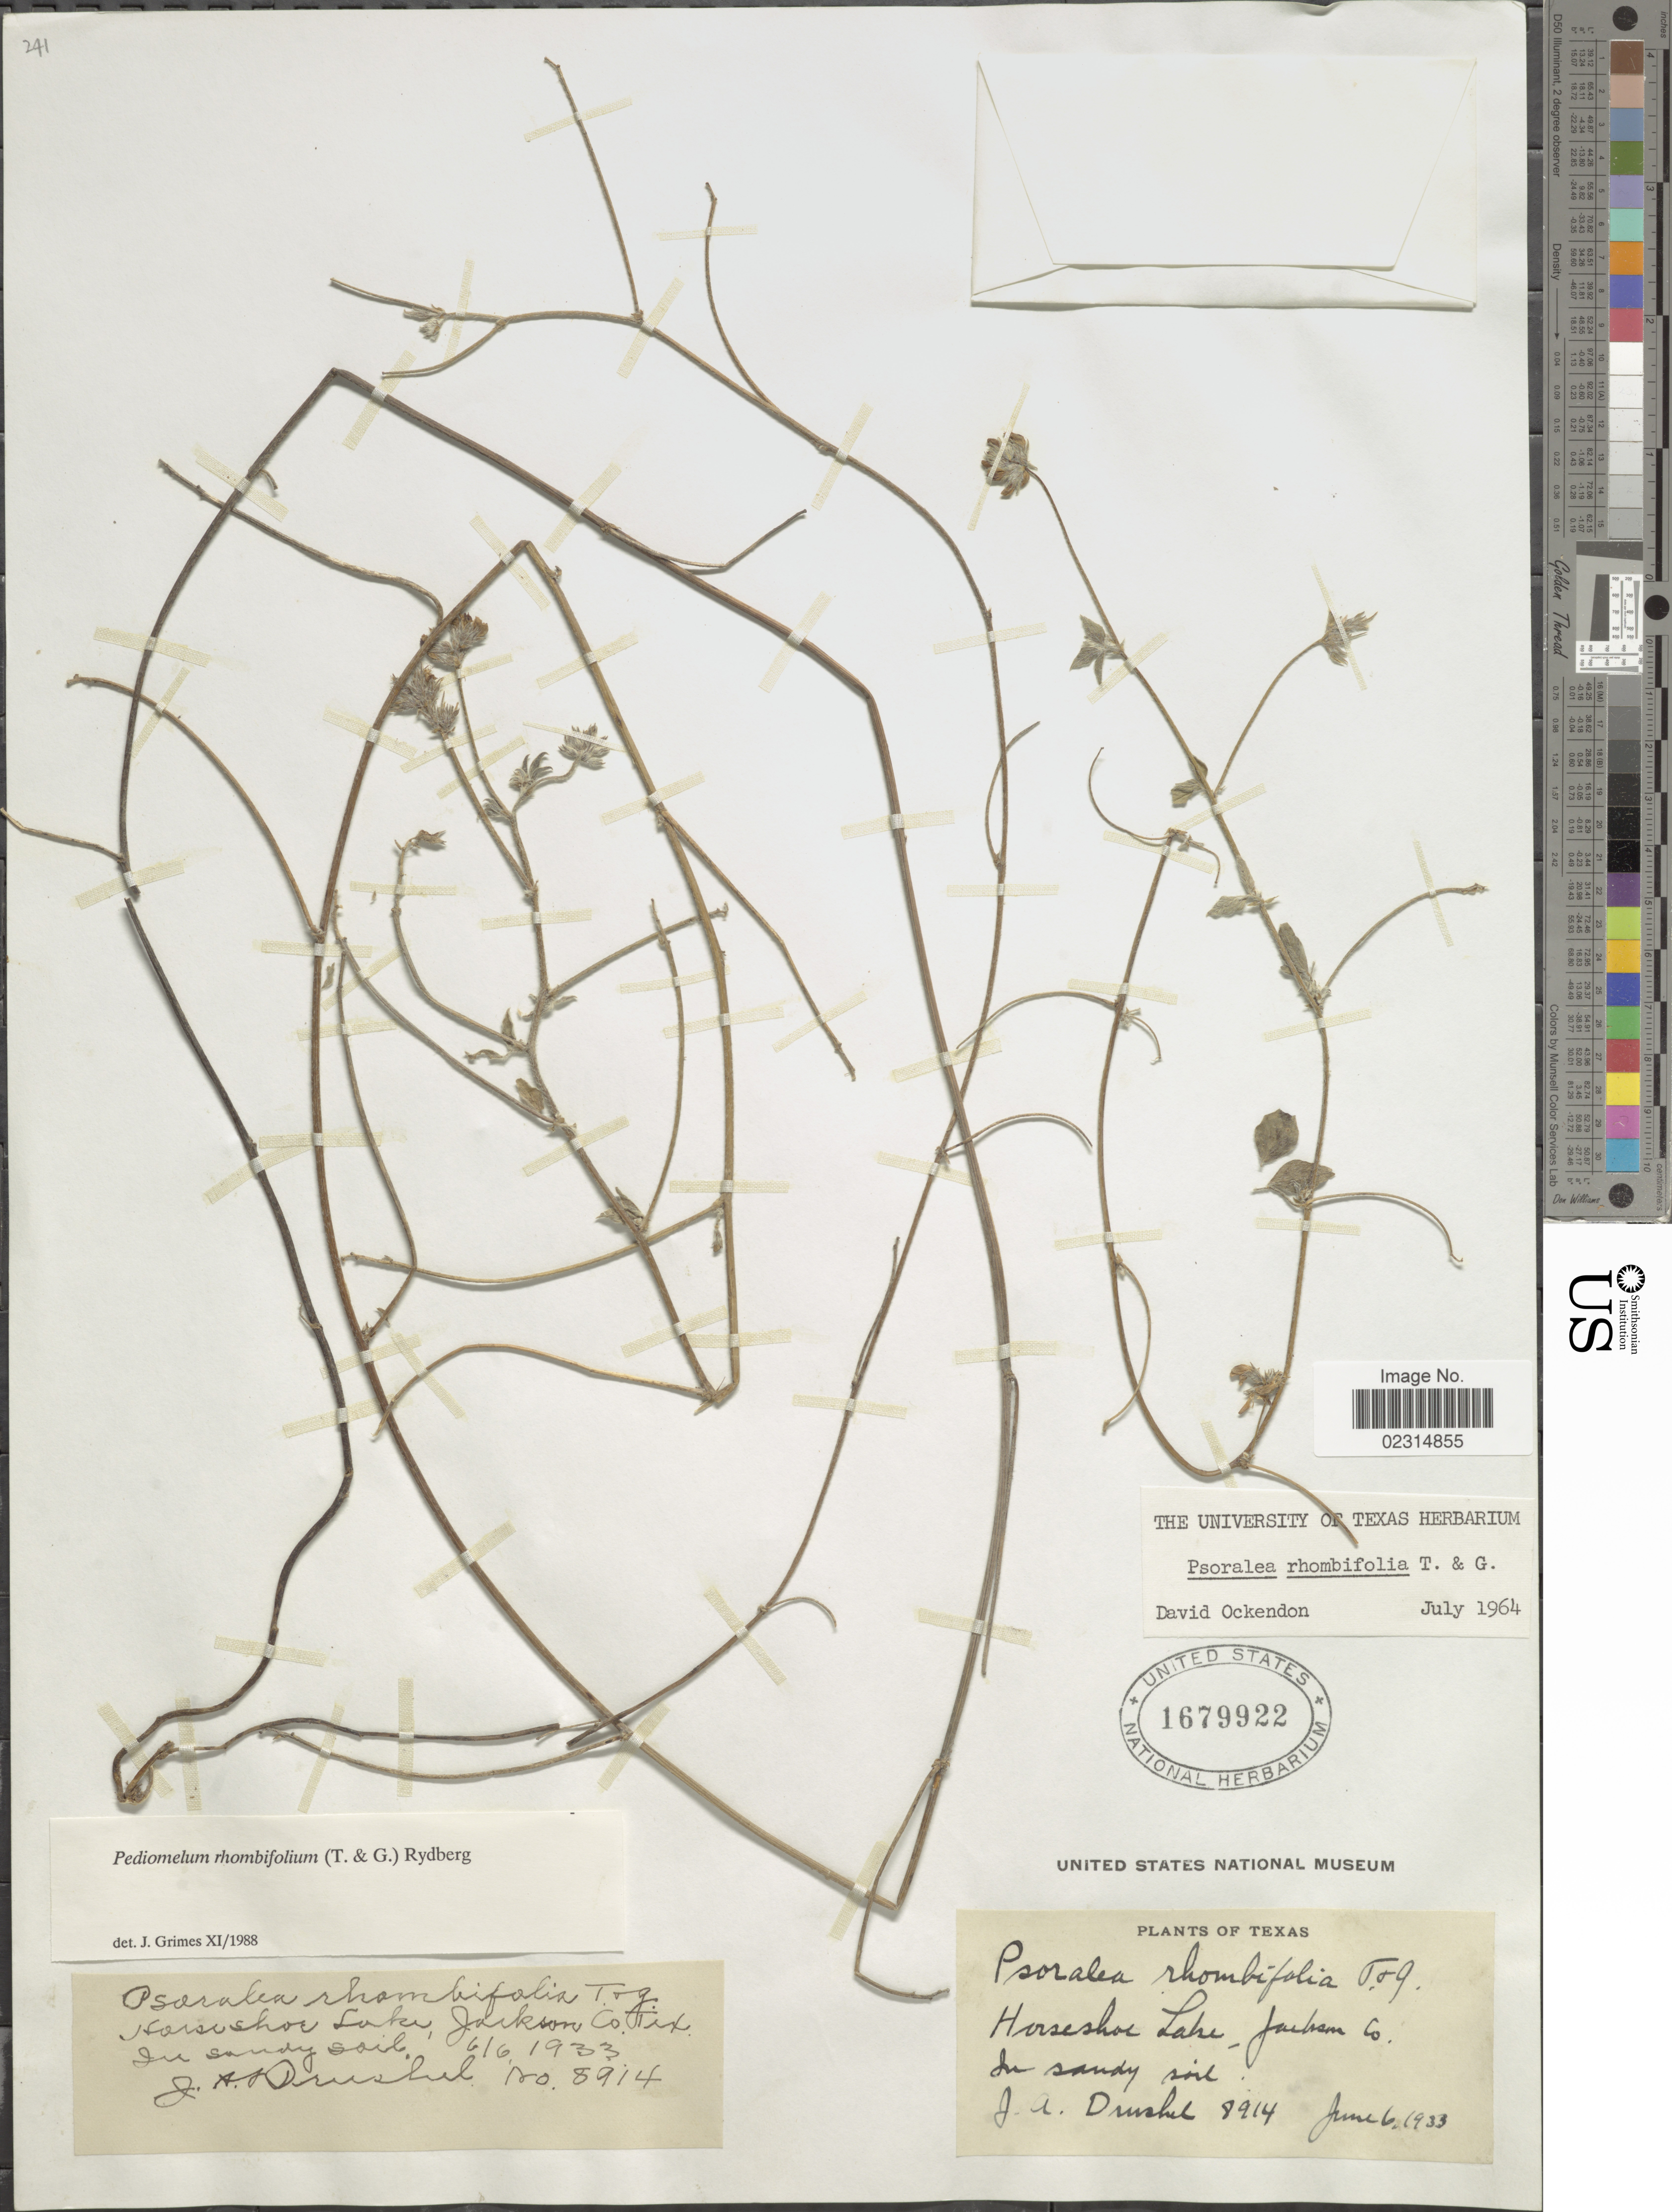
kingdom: Plantae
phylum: Tracheophyta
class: Magnoliopsida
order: Fabales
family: Fabaceae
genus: Pediomelum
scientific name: Pediomelum rhombifolium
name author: (Torr. & A. Gray) Rydb.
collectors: J. A. Drushel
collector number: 8914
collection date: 1933-06-06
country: United States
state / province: Texas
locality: Horsehoe Lake, Jackson Co, In sandy soil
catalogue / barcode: US 1679922